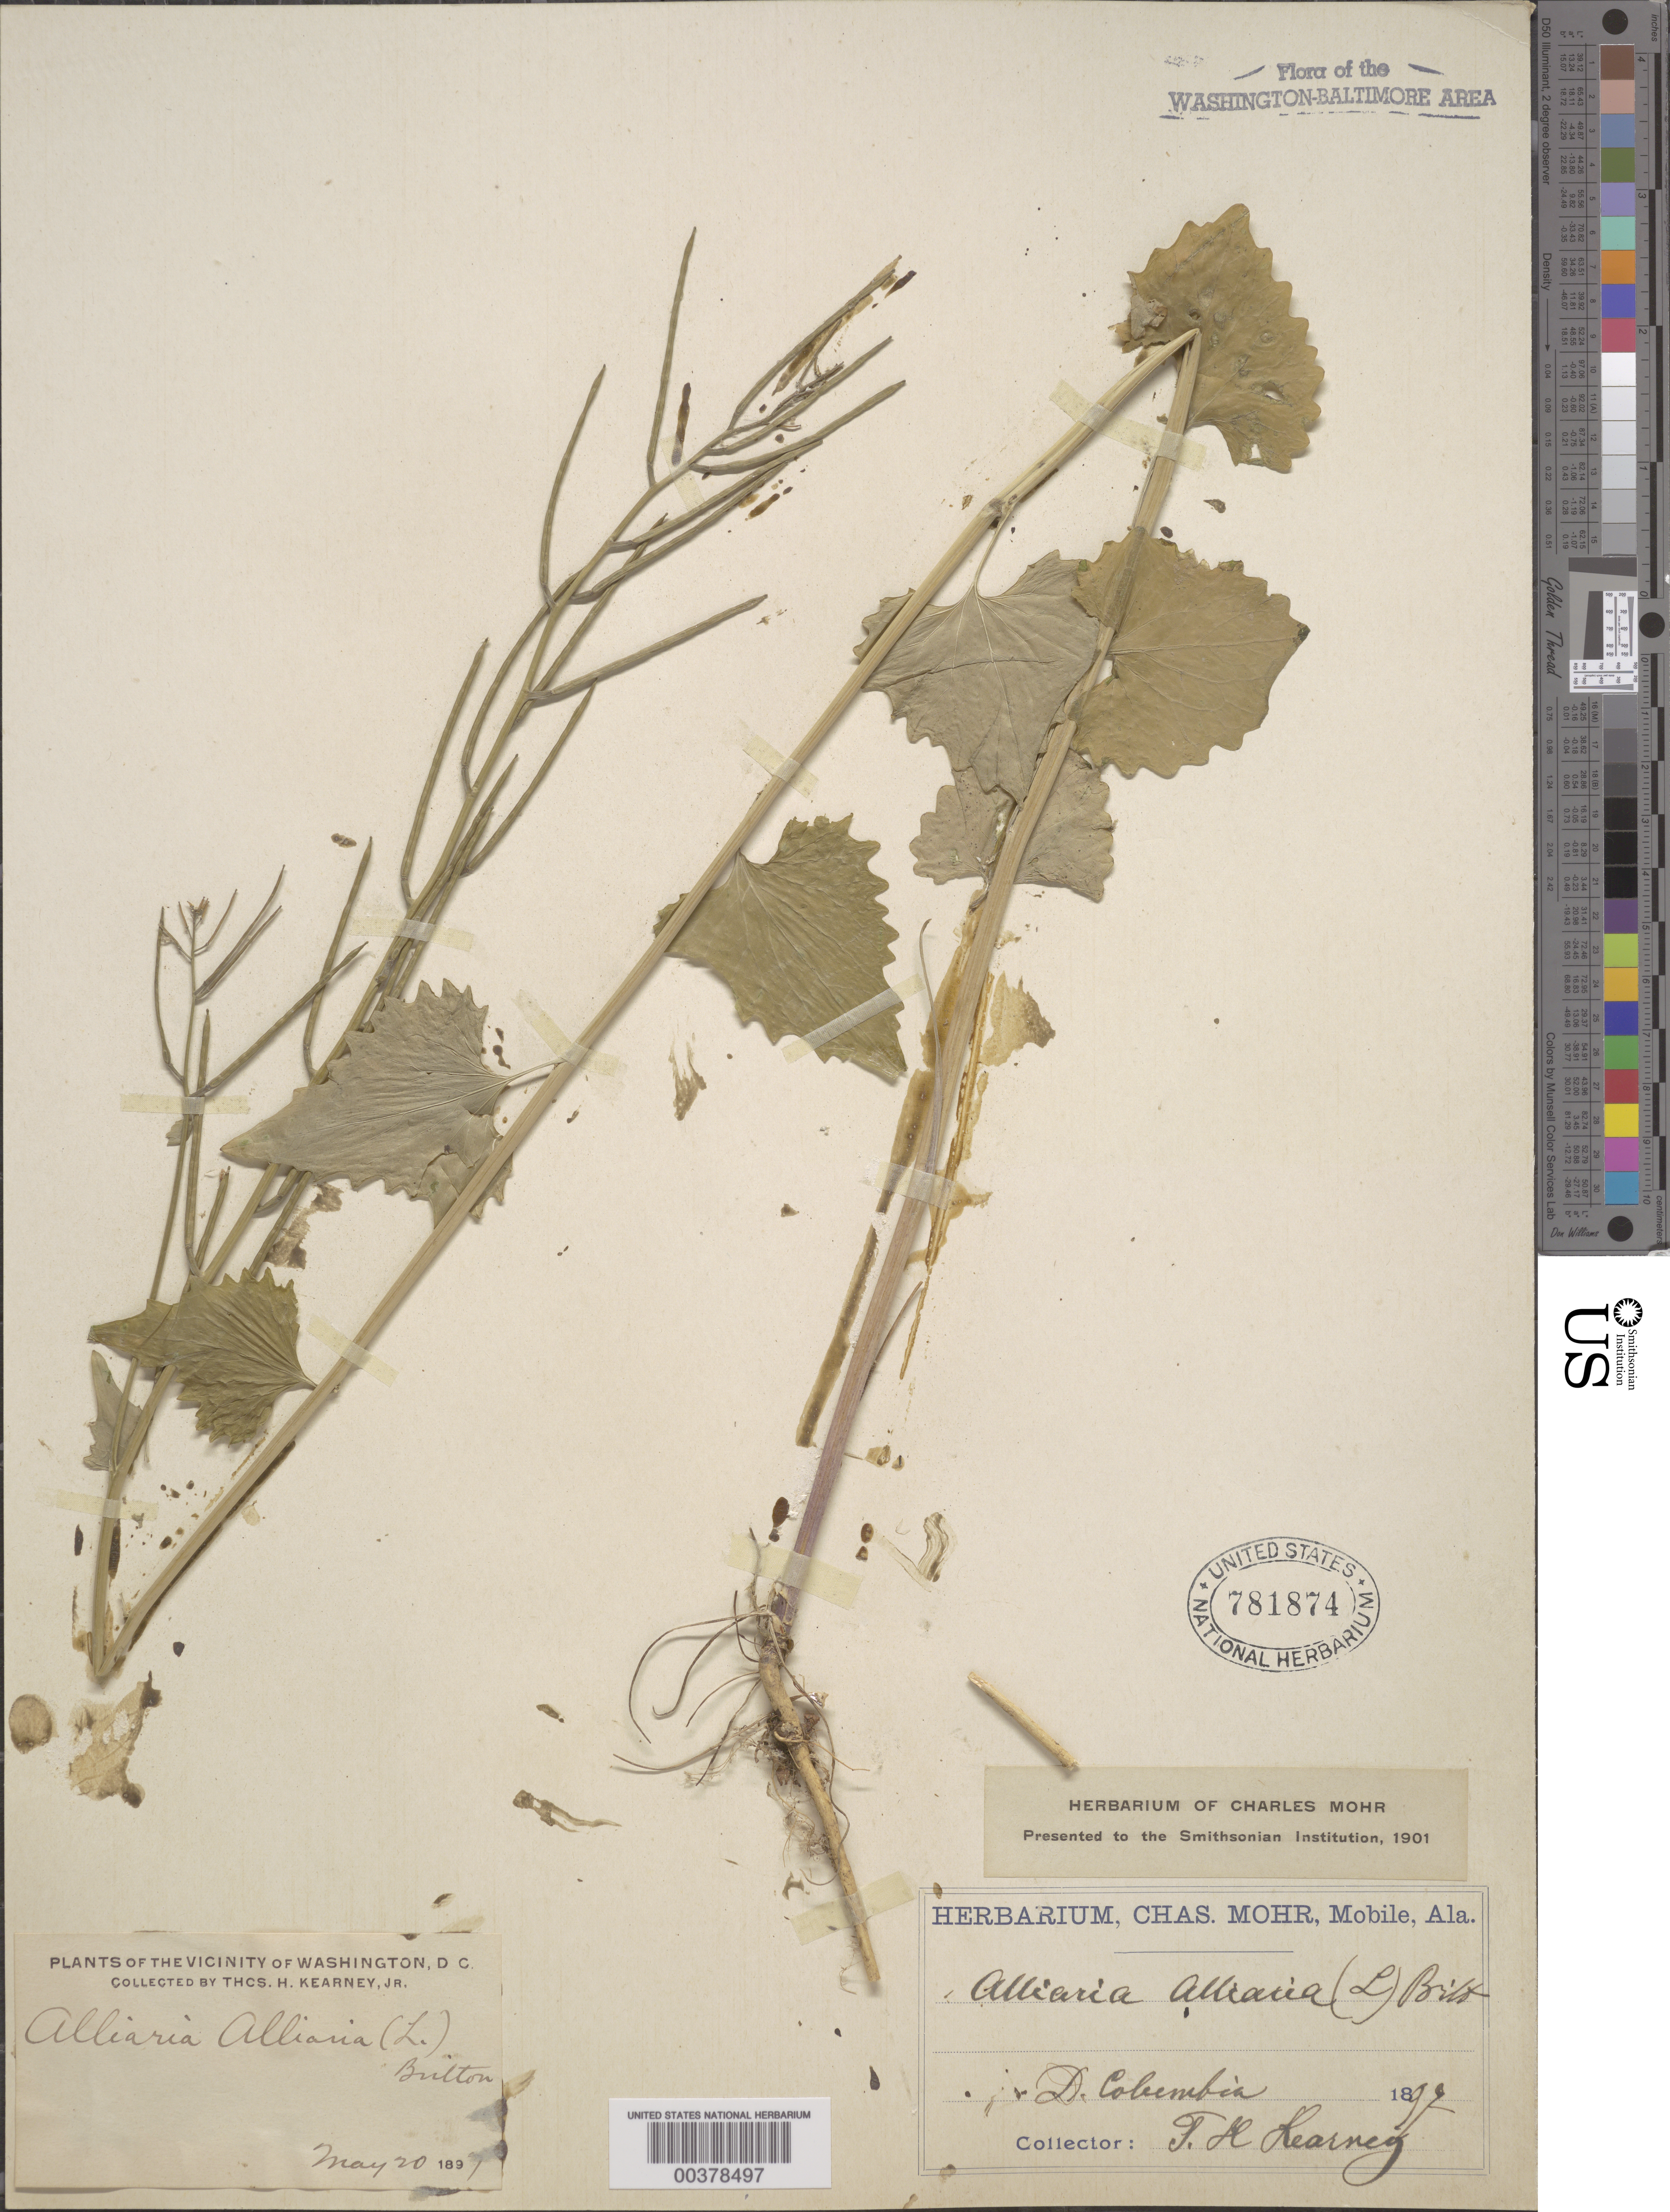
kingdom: Plantae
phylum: Tracheophyta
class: Magnoliopsida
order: Brassicales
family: Brassicaceae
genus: Alliaria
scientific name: Alliaria petiolata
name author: (M. Bieb.) Cavara & Grande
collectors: T. H. Kearney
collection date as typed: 1897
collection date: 1897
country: United States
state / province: District of Columbia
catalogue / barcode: US 781874